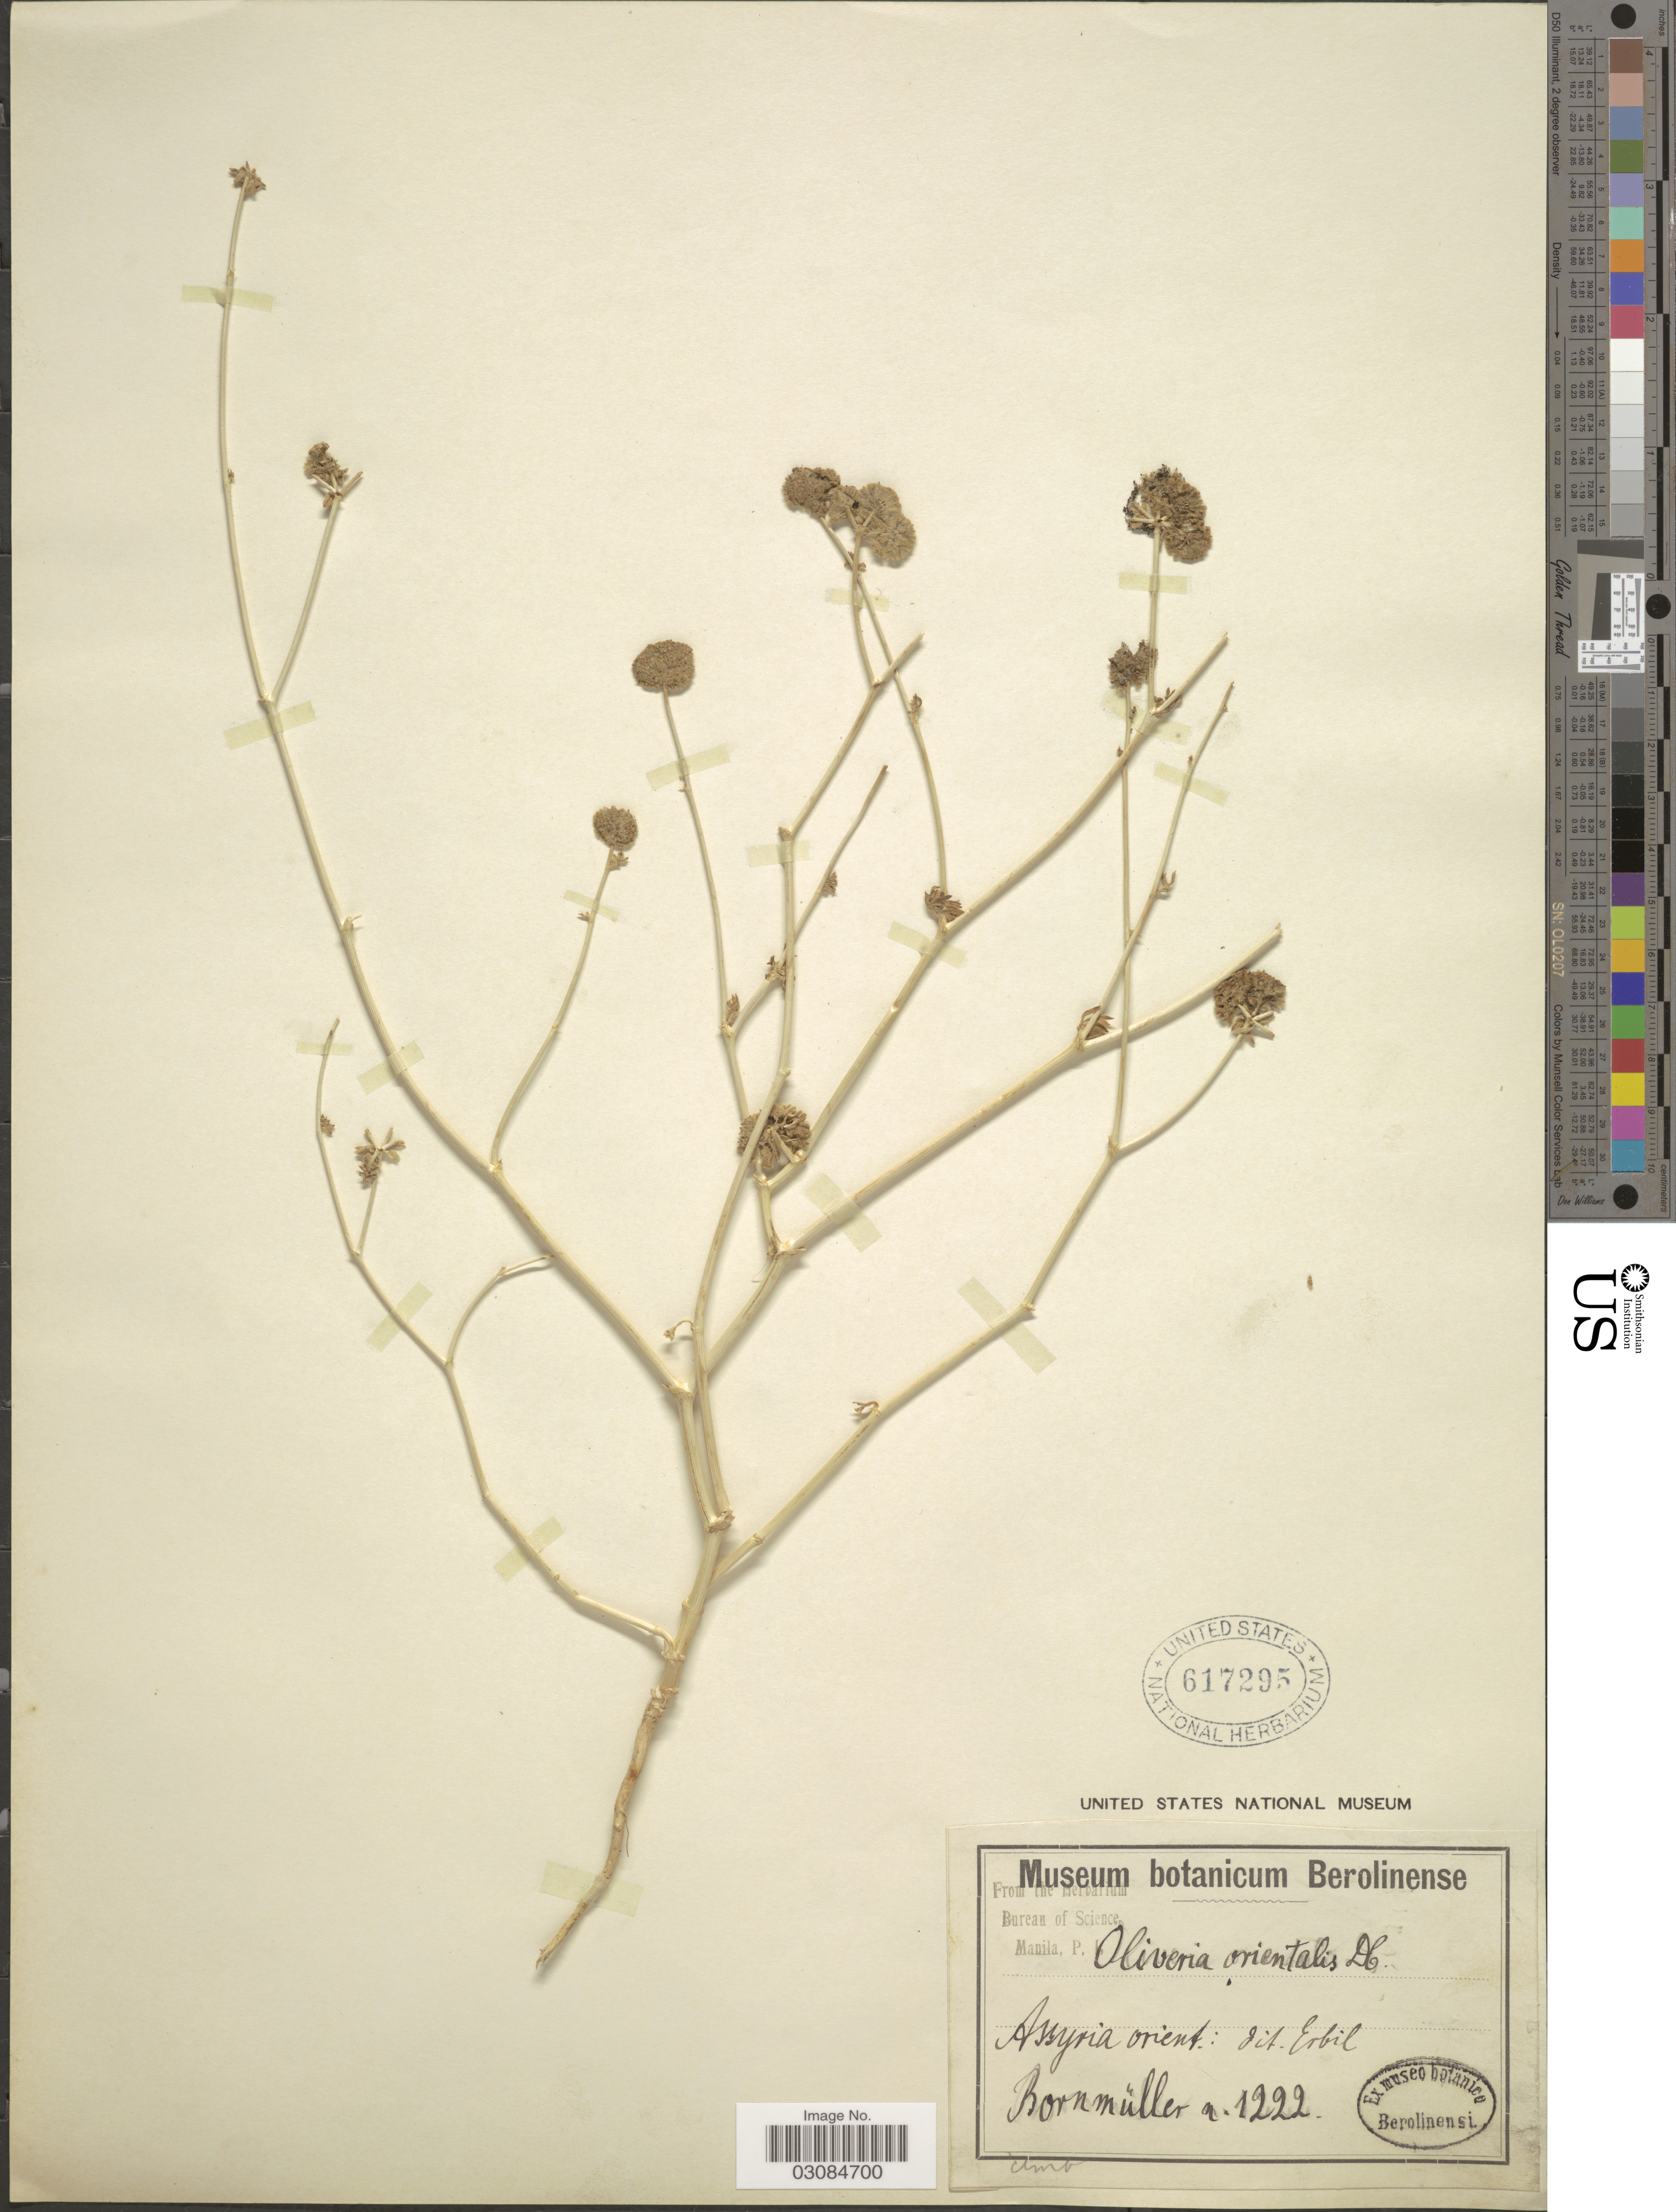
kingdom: Plantae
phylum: Tracheophyta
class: Magnoliopsida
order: Apiales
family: Apiaceae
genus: Oliveria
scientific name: Oliveria orientalis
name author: DC.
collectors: Bornmüller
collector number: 1222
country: Iraq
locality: Assyria orient.: dit. Erbil.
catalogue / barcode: US 617295